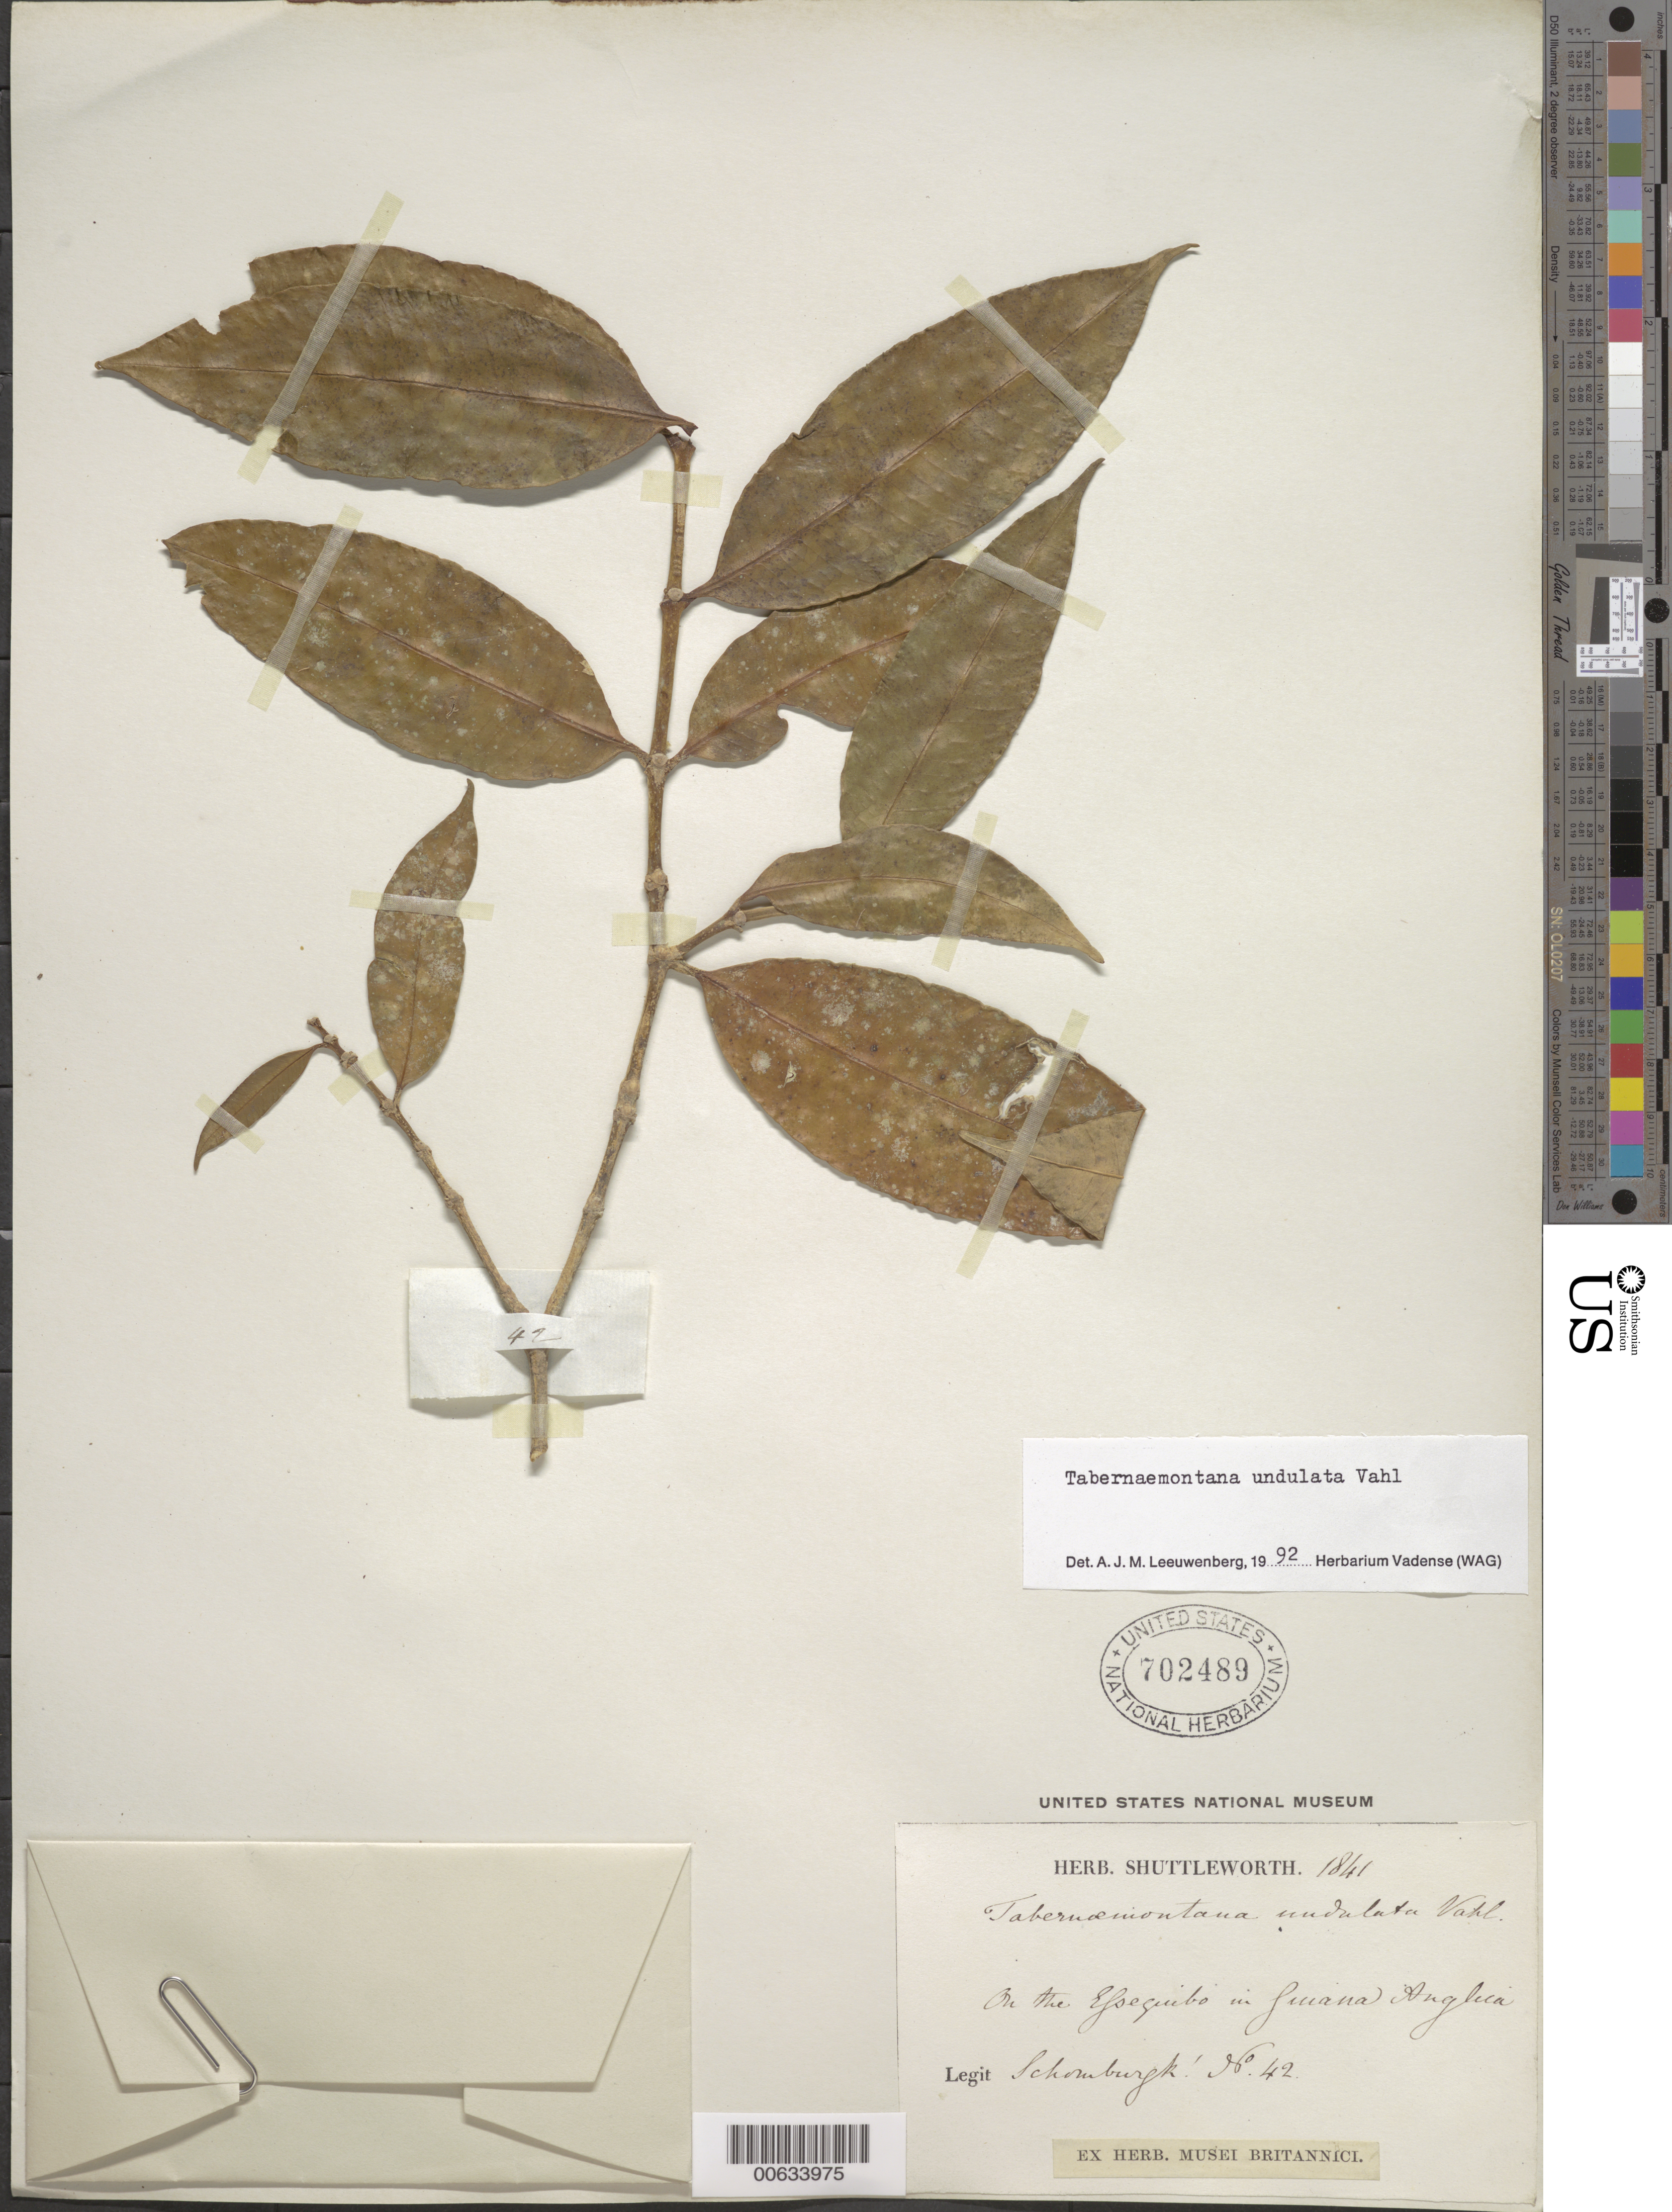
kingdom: Plantae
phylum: Tracheophyta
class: Magnoliopsida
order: Gentianales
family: Apocynaceae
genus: Tabernaemontana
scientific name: Tabernaemontana undulata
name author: Vahl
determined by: Leeuwenberg, A. J. M.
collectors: R. H. Schomburgk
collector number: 42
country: Guyana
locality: Essequibo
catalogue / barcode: US 702489